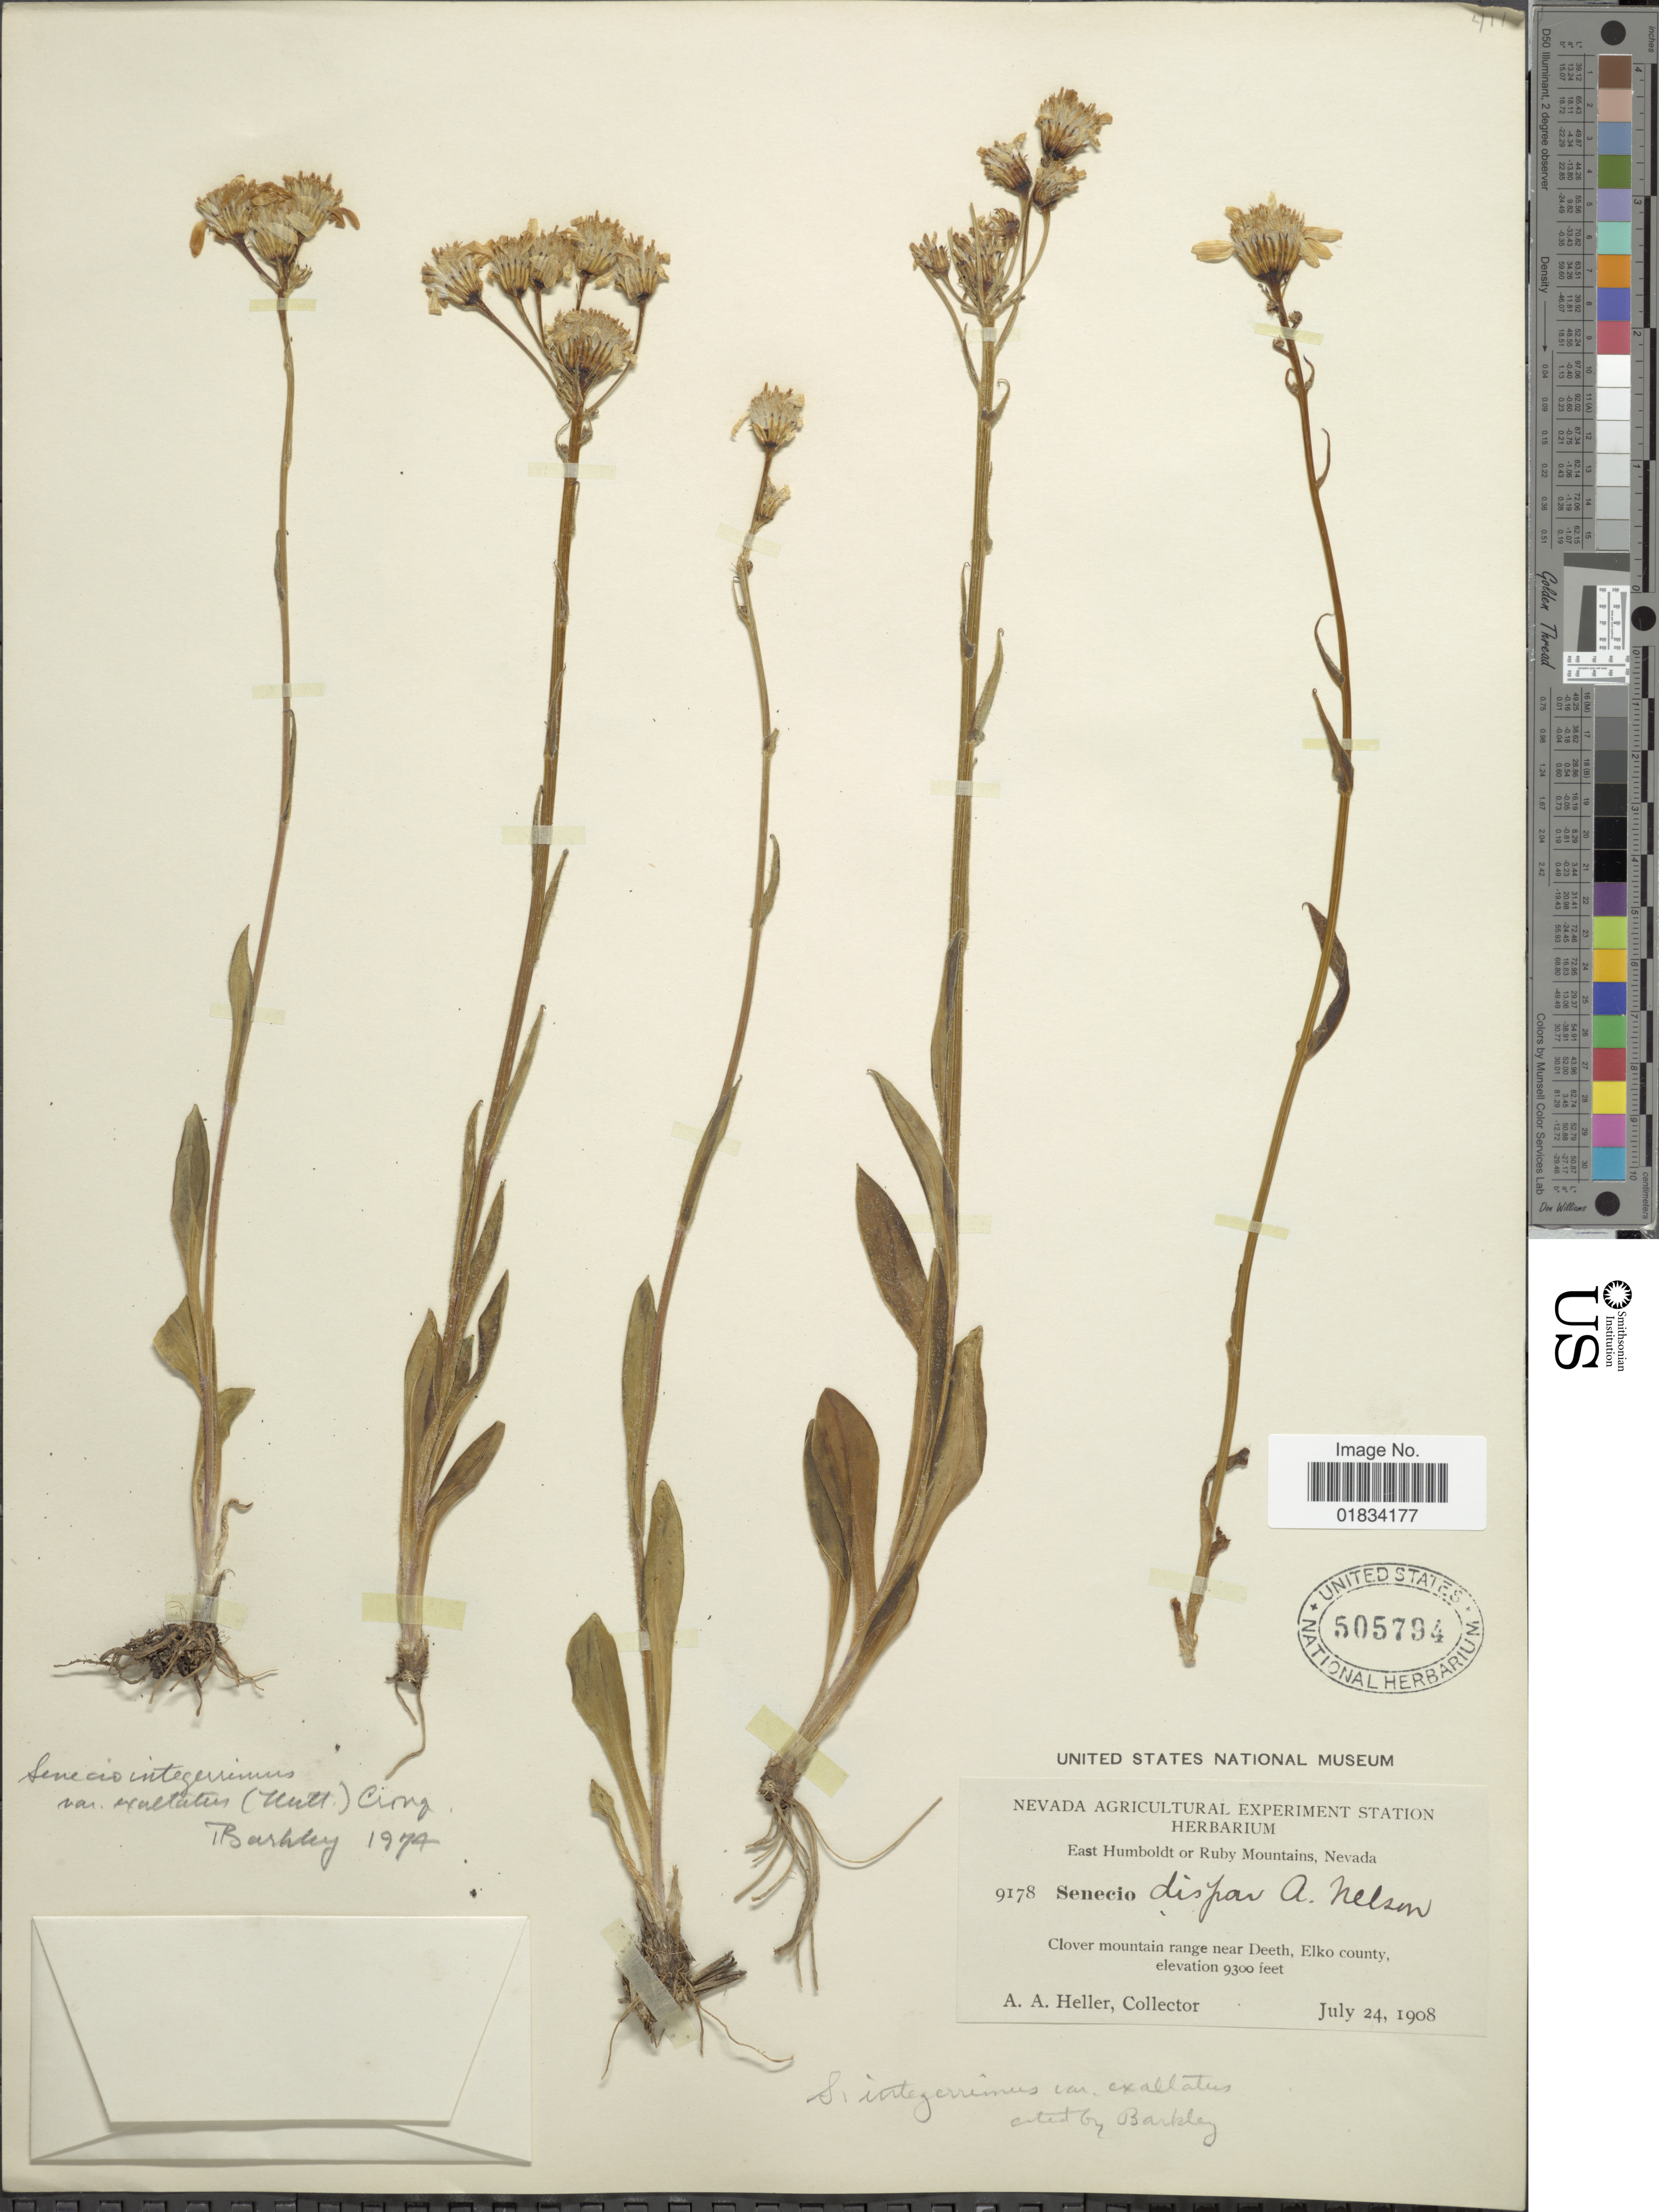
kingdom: Plantae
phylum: Tracheophyta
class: Magnoliopsida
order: Asterales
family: Asteraceae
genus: Senecio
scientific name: Senecio integerrimus var. exaltatus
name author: (Nutt.) Cronq.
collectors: A. A. Heller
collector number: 9178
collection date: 1908-07-24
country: United States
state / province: Nevada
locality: East Humboldt or Ruby Mountains, Clover mountain range near Deeth, Elko county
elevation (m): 2835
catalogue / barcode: US 505794